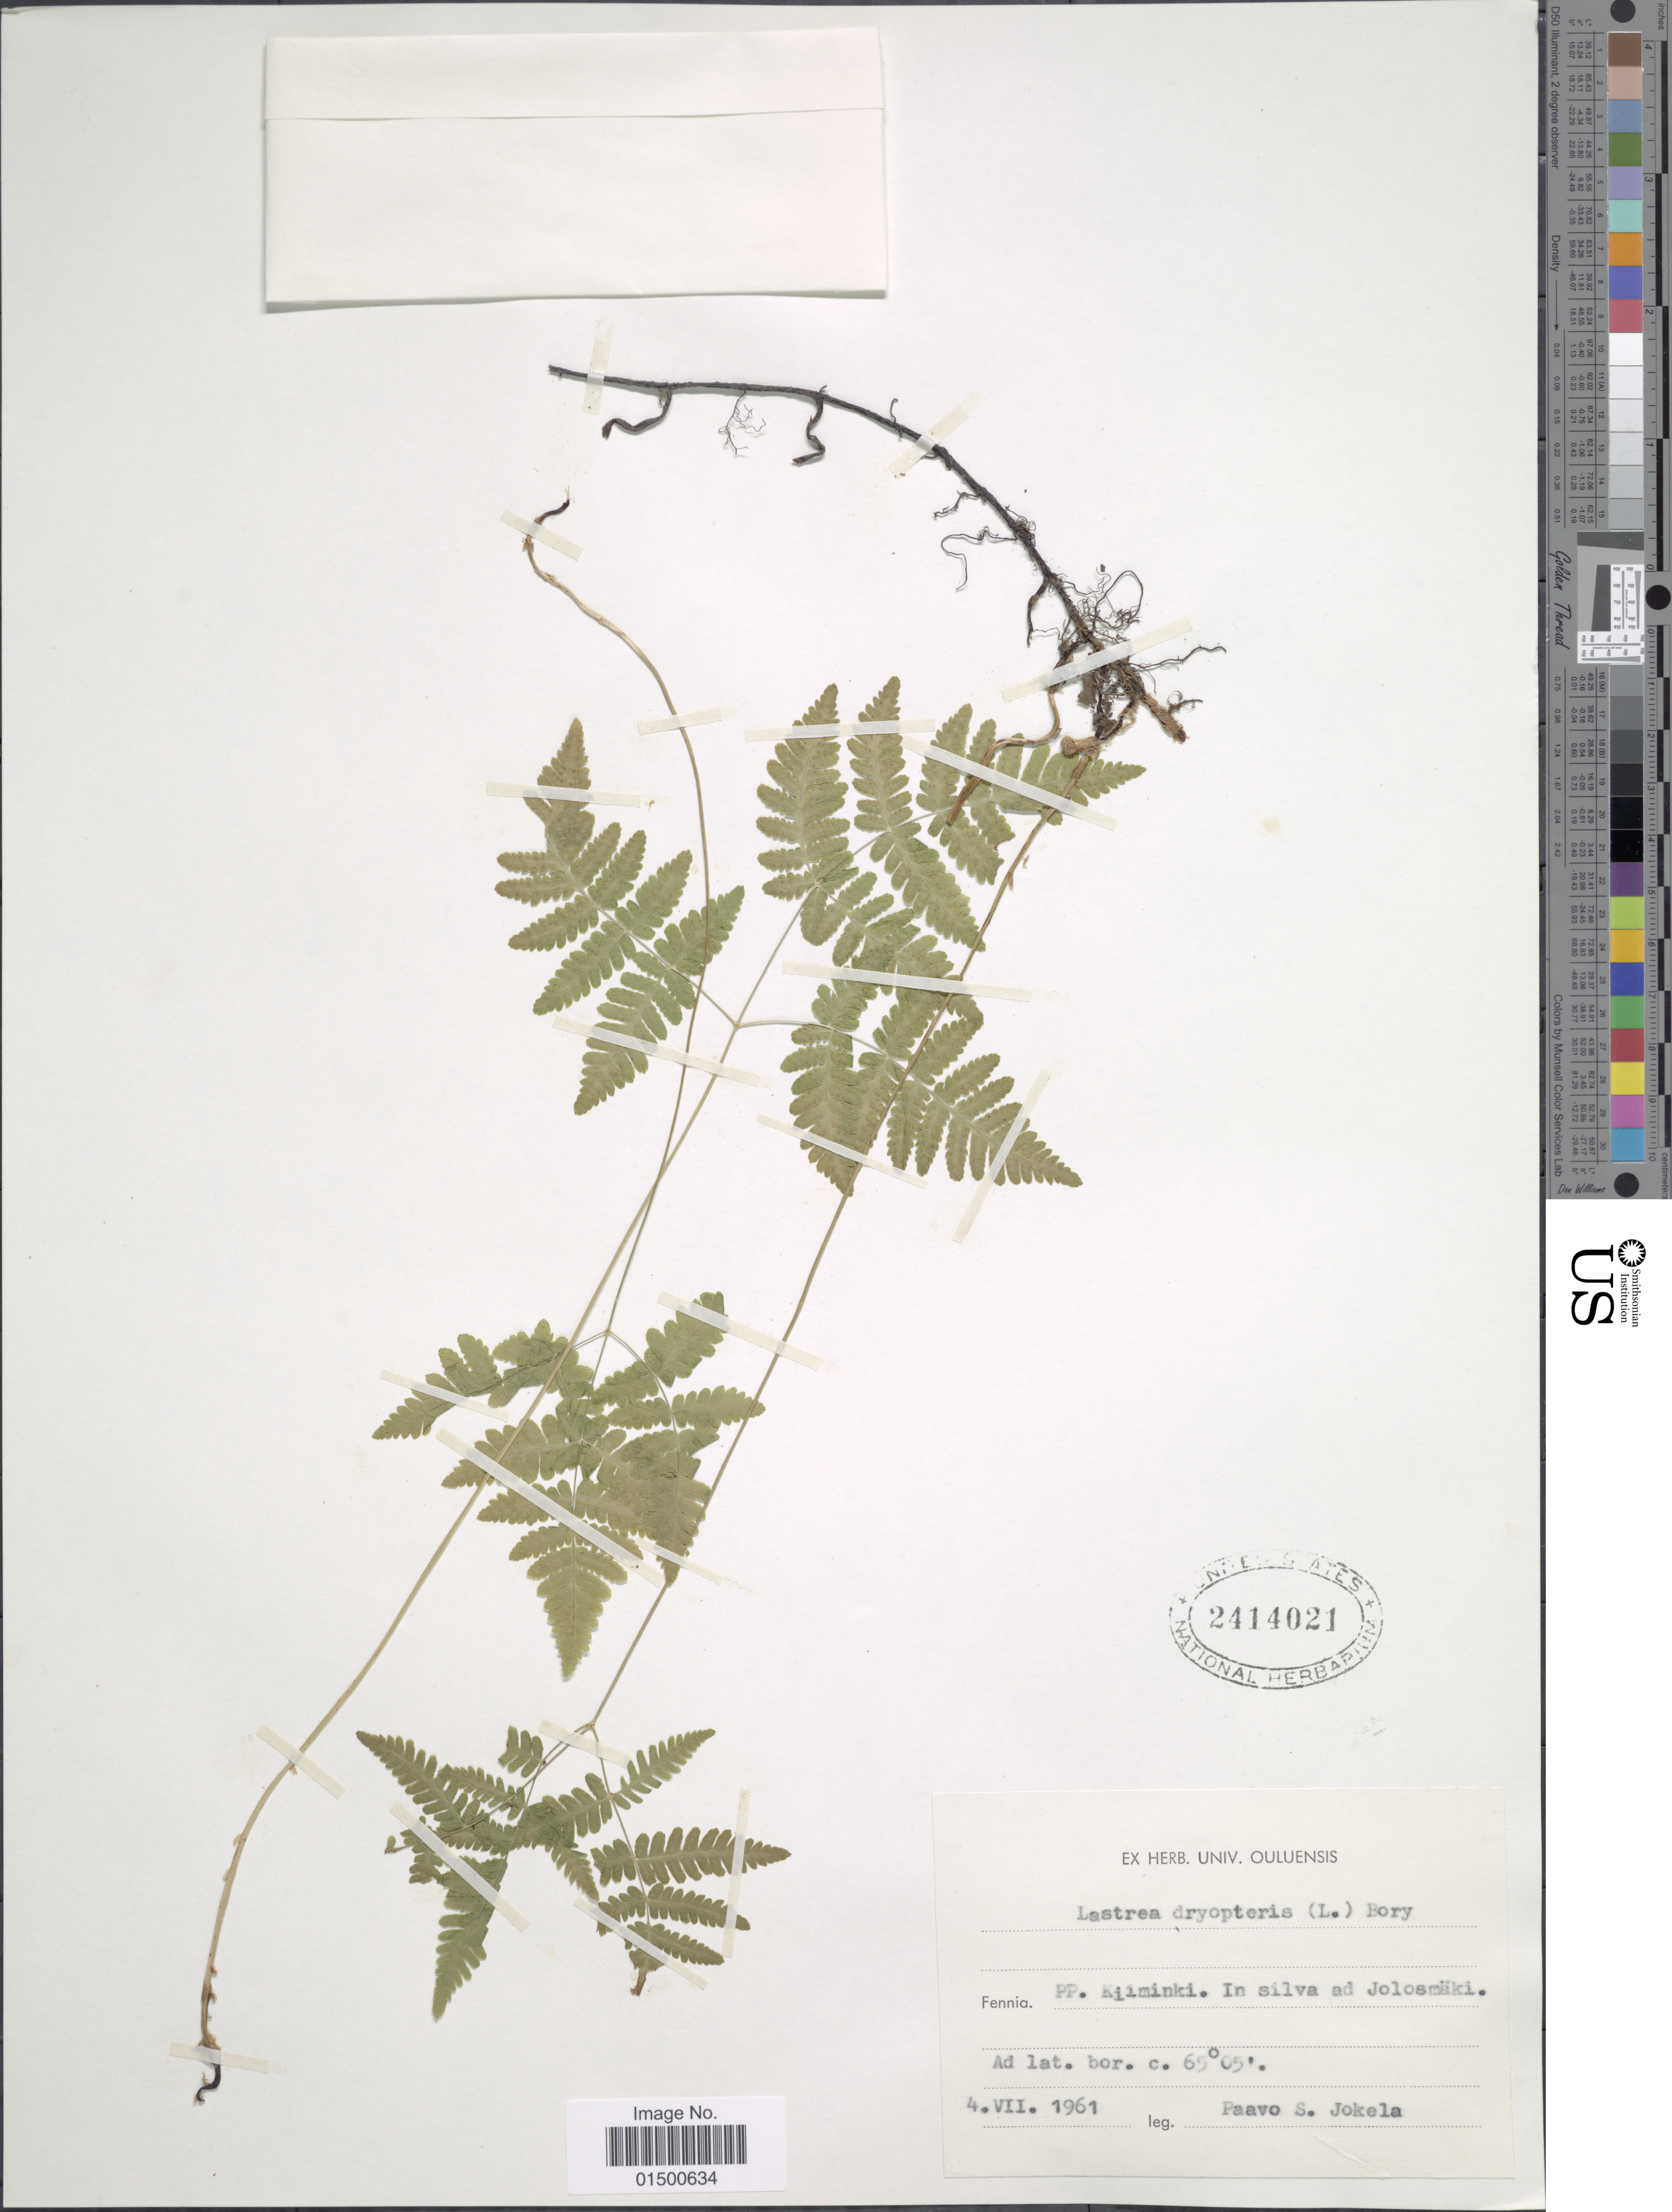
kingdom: Plantae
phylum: Tracheophyta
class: Polypodiopsida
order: Polypodiales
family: Cystopteridaceae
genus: Gymnocarpium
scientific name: Gymnocarpium disjunctum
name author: (Rupr.) Ching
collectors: P. Jokela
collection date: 1961-07-04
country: Finland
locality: PP. Kiiminki, in Silva ad Jolosmaki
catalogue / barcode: US 2414021